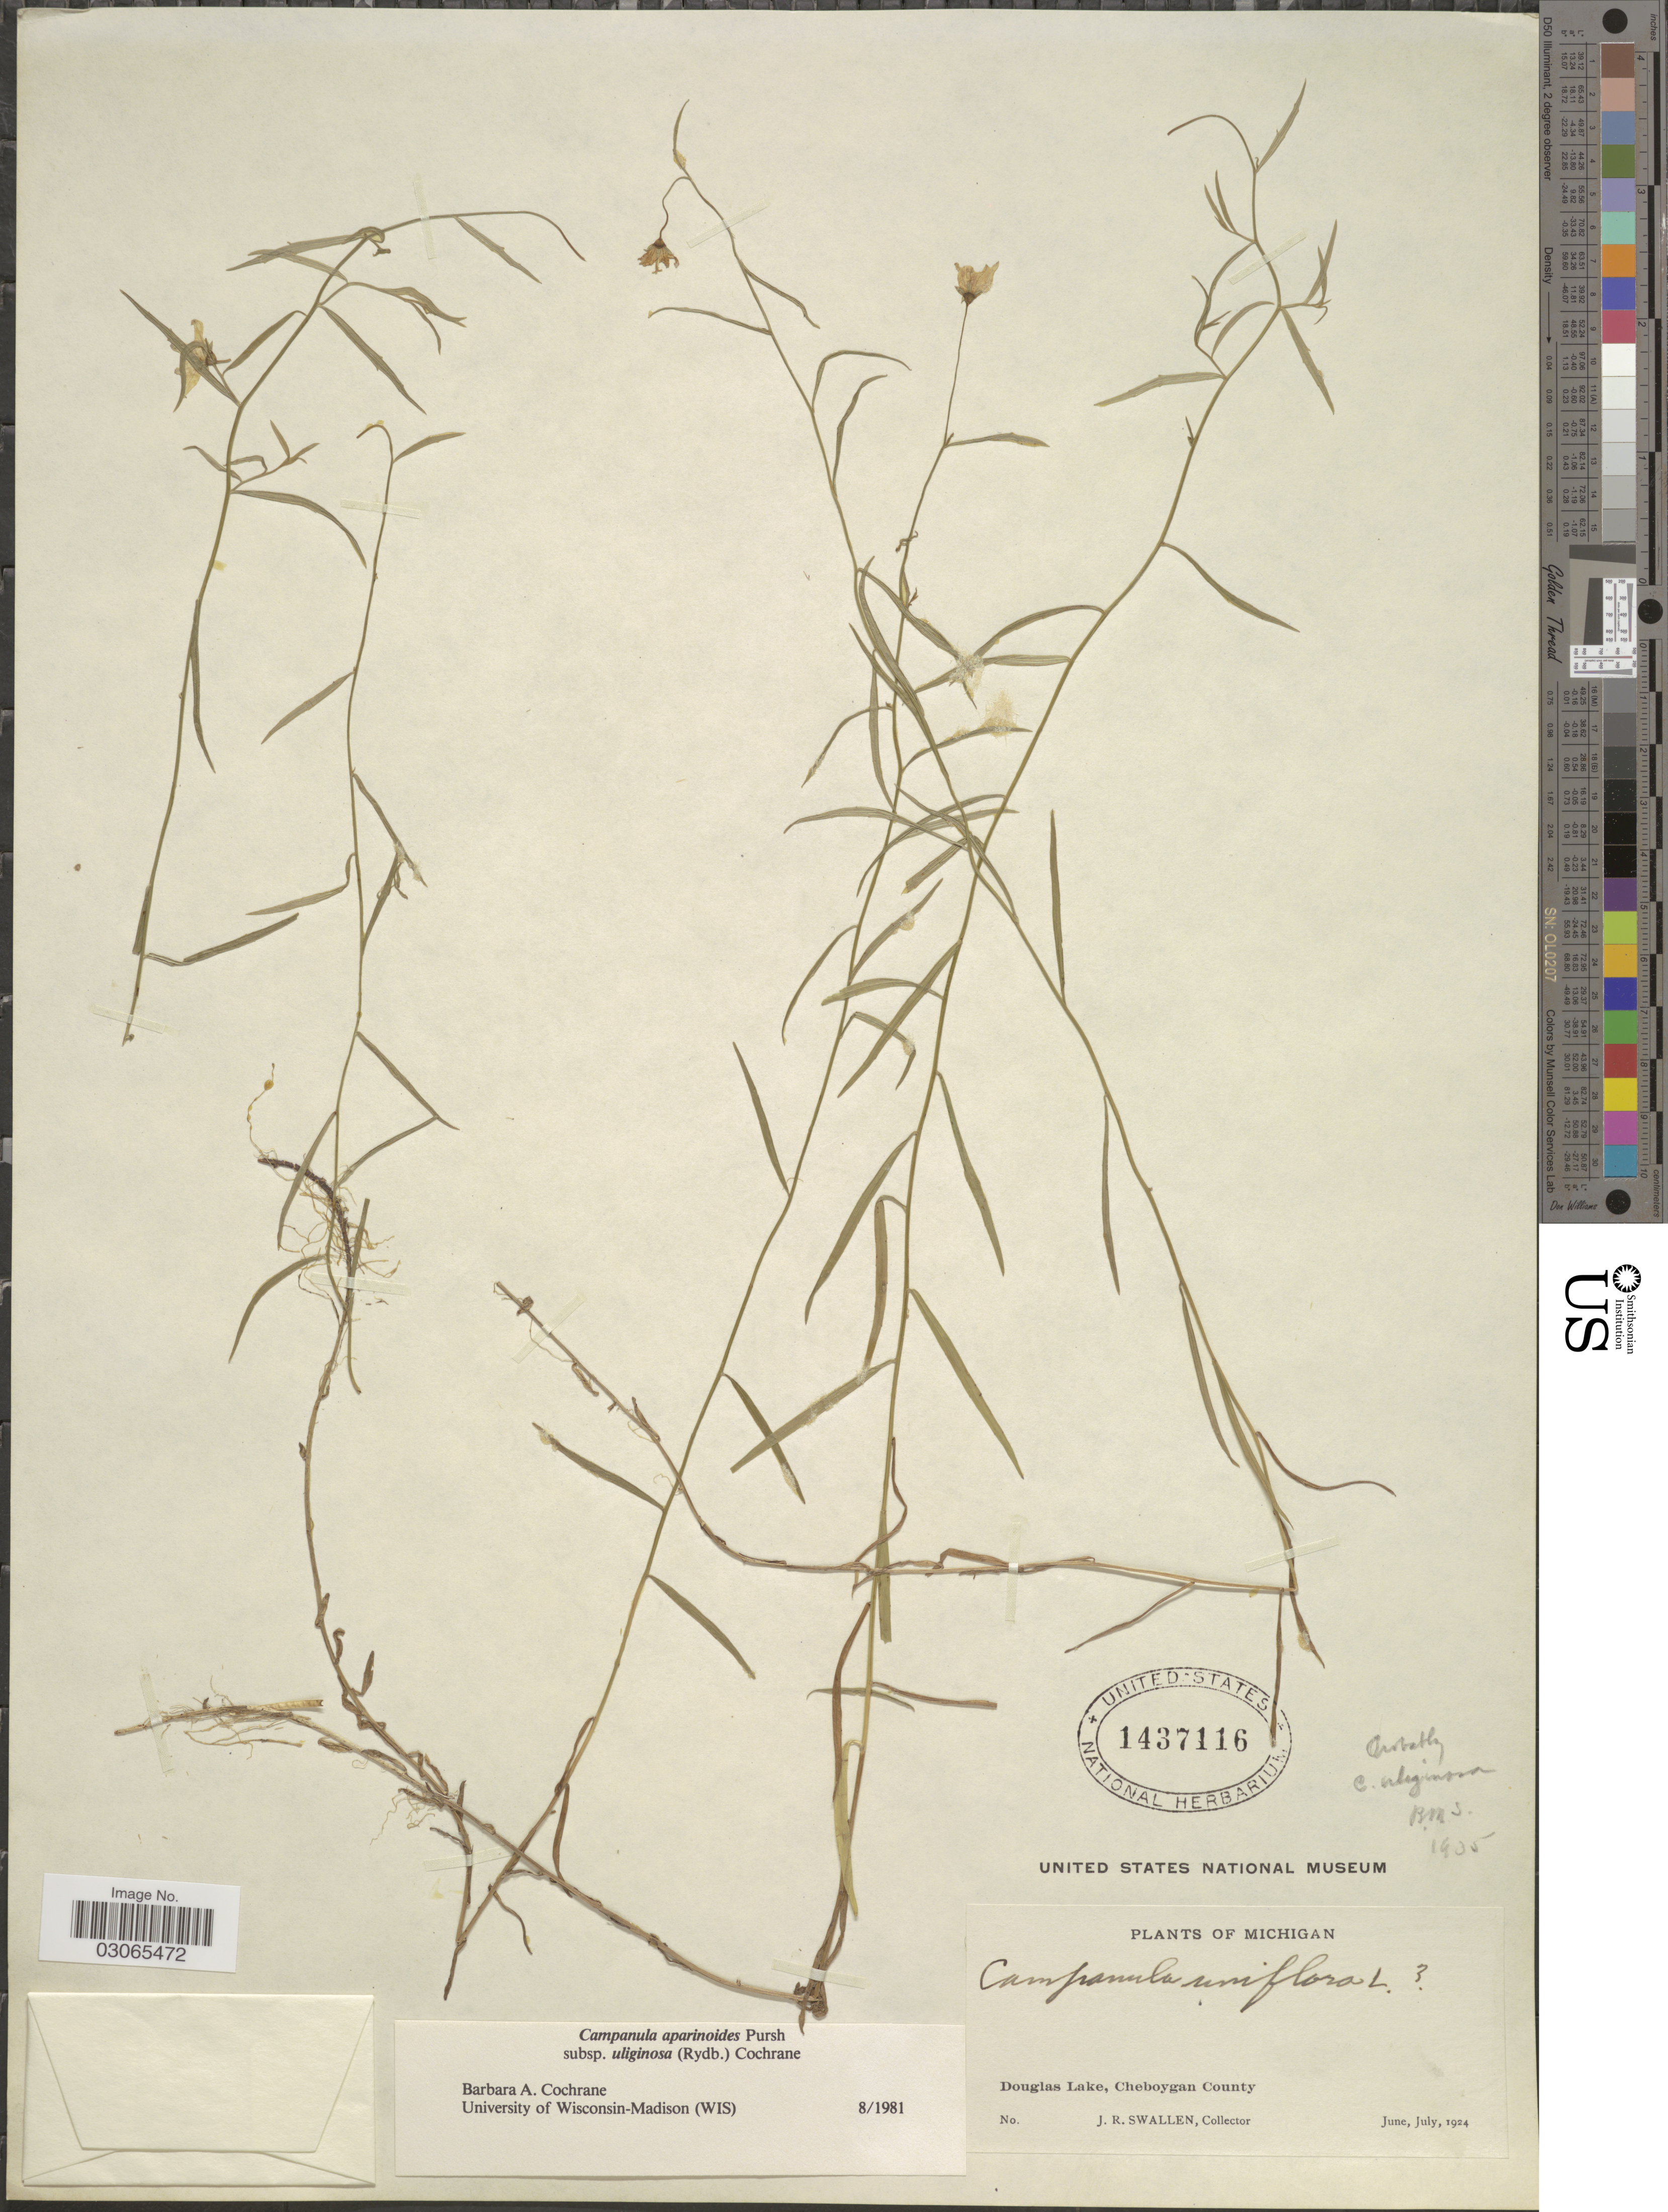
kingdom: Plantae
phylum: Tracheophyta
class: Magnoliopsida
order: Asterales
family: Campanulaceae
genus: Campanula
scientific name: Campanula aparinoides var. uliginosa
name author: (Rydb.) Gleason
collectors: J. R. Swallen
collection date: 1924-06/1924-07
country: United States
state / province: Michigan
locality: Douglas Lake, Cheboygan County.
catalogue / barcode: US 1437116